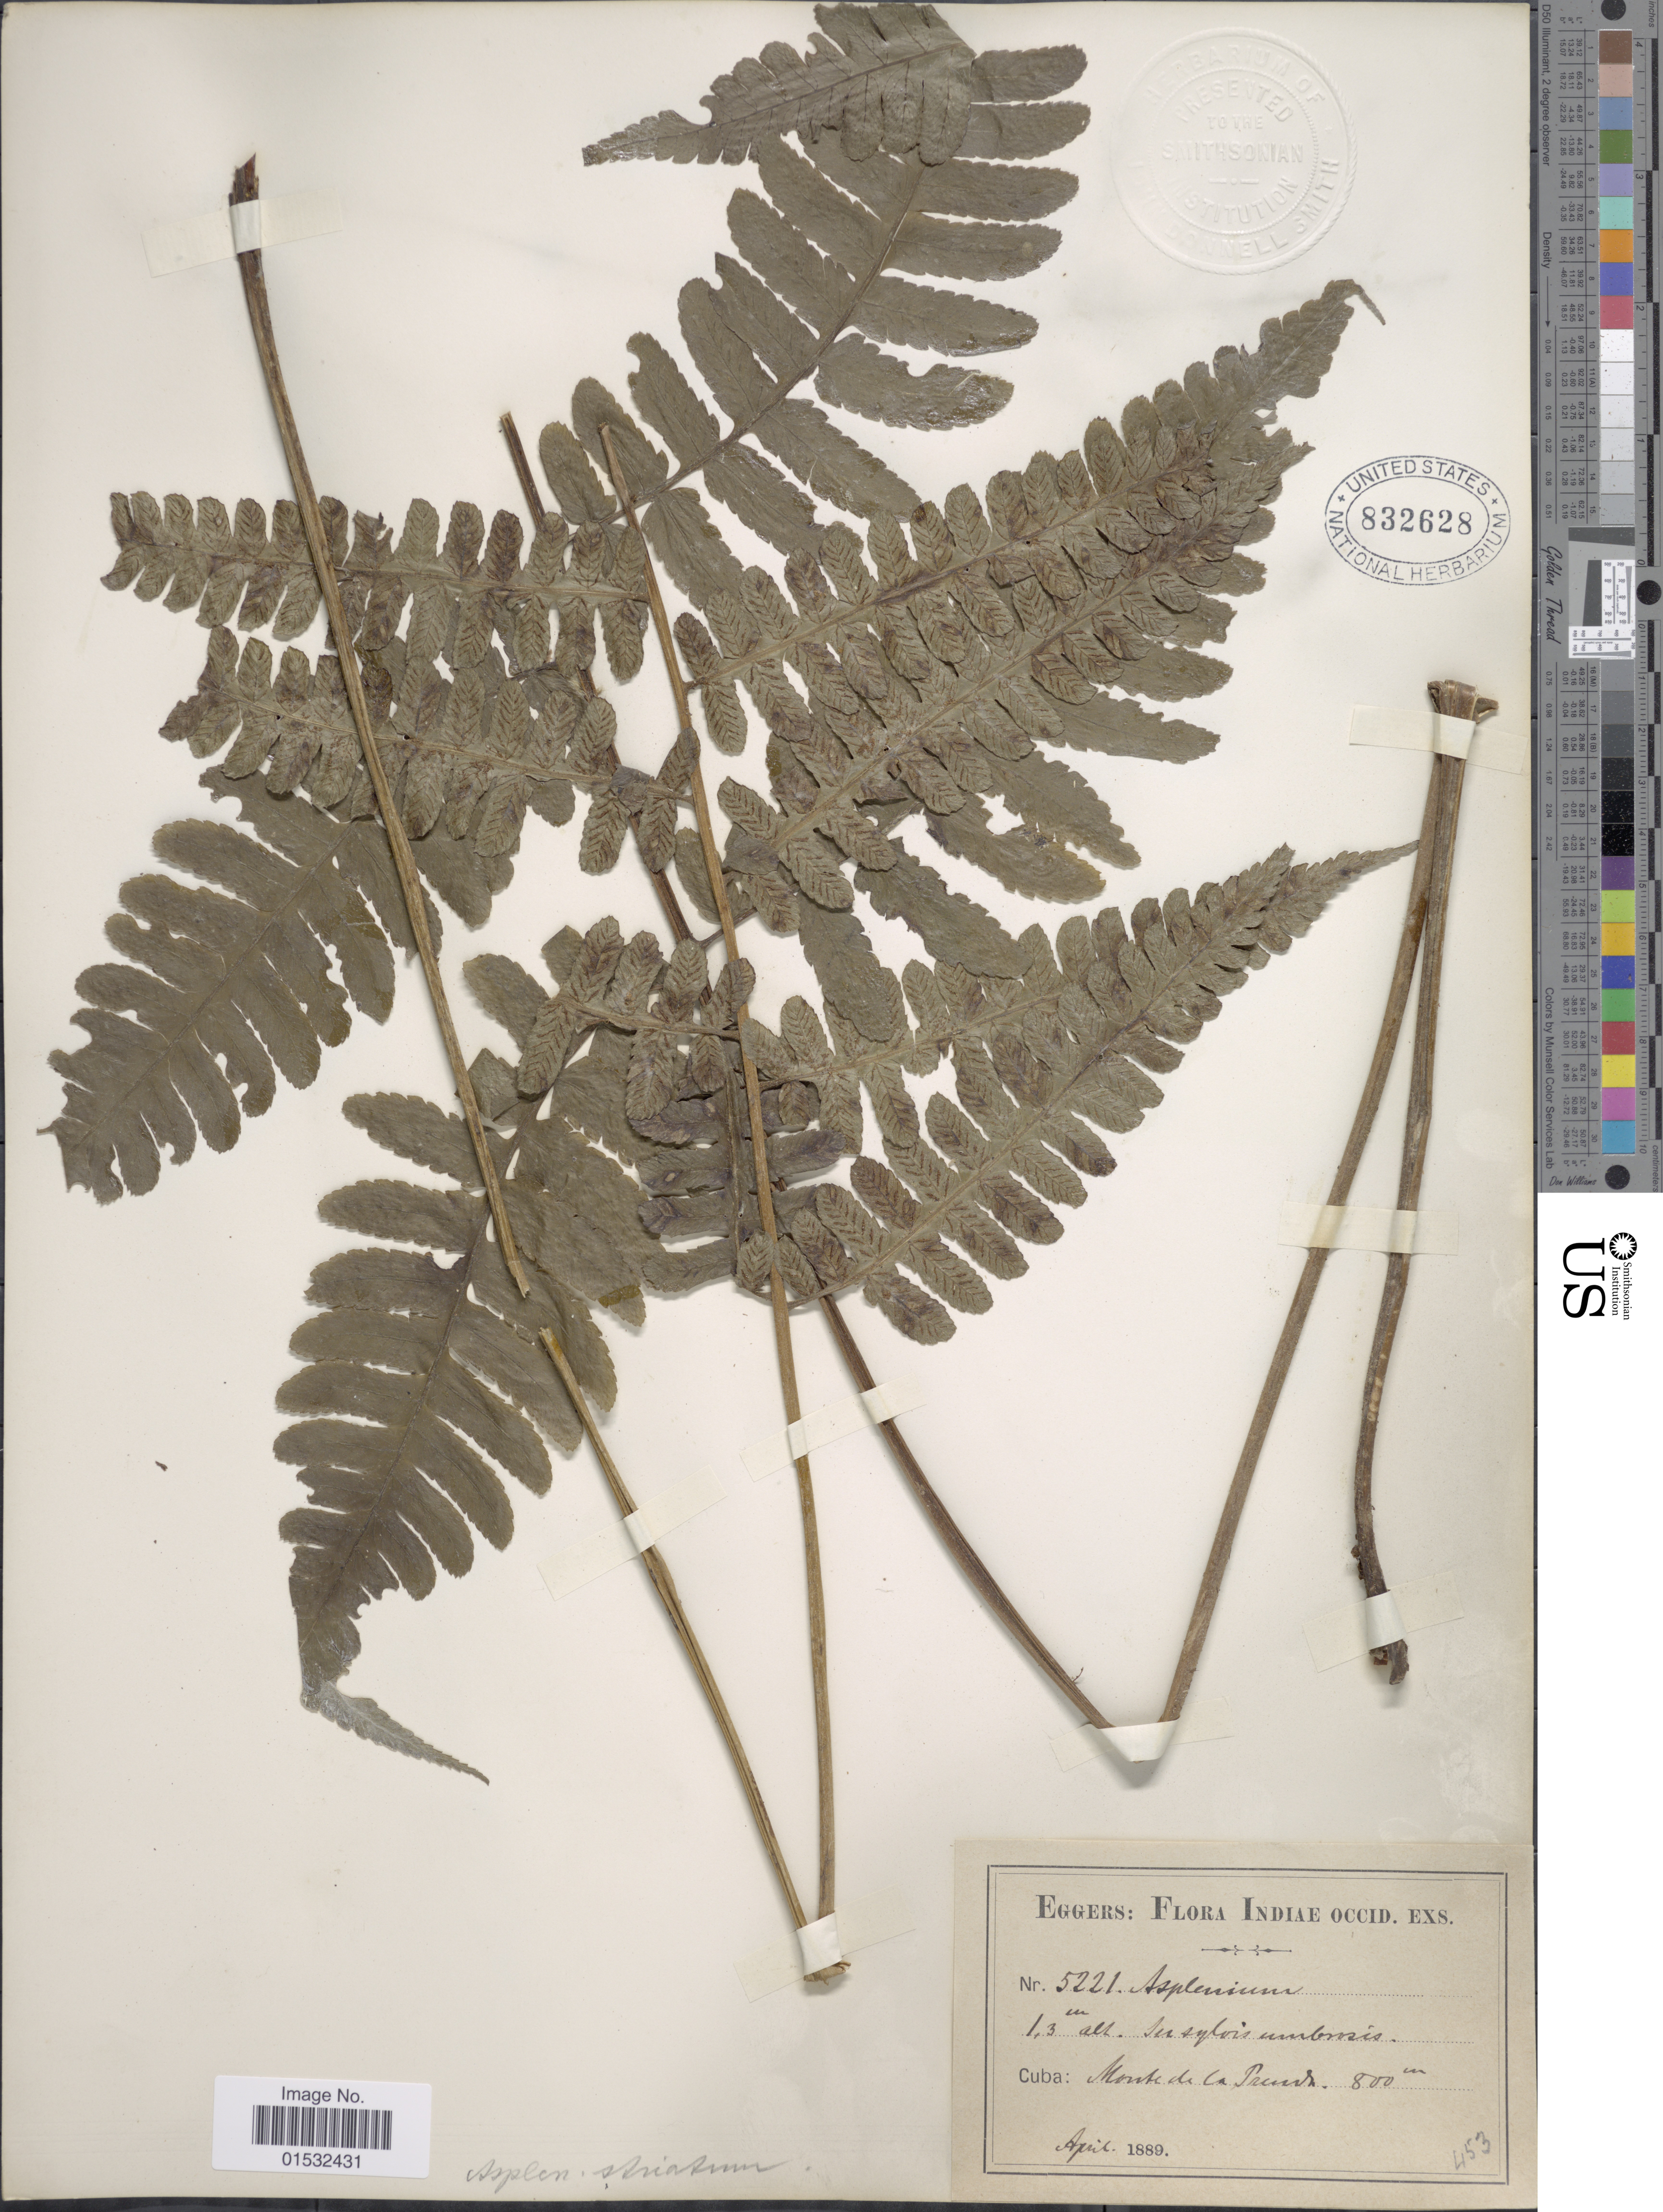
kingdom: Plantae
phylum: Tracheophyta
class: Polypodiopsida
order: Polypodiales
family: Athyriaceae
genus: Diplazium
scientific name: Diplazium striatum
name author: (L.) C. Presl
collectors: -. Eggers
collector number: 5221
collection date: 1889-04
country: Cuba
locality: Indiae Occid. Monte de la Prenda.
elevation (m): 800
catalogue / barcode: US 832628